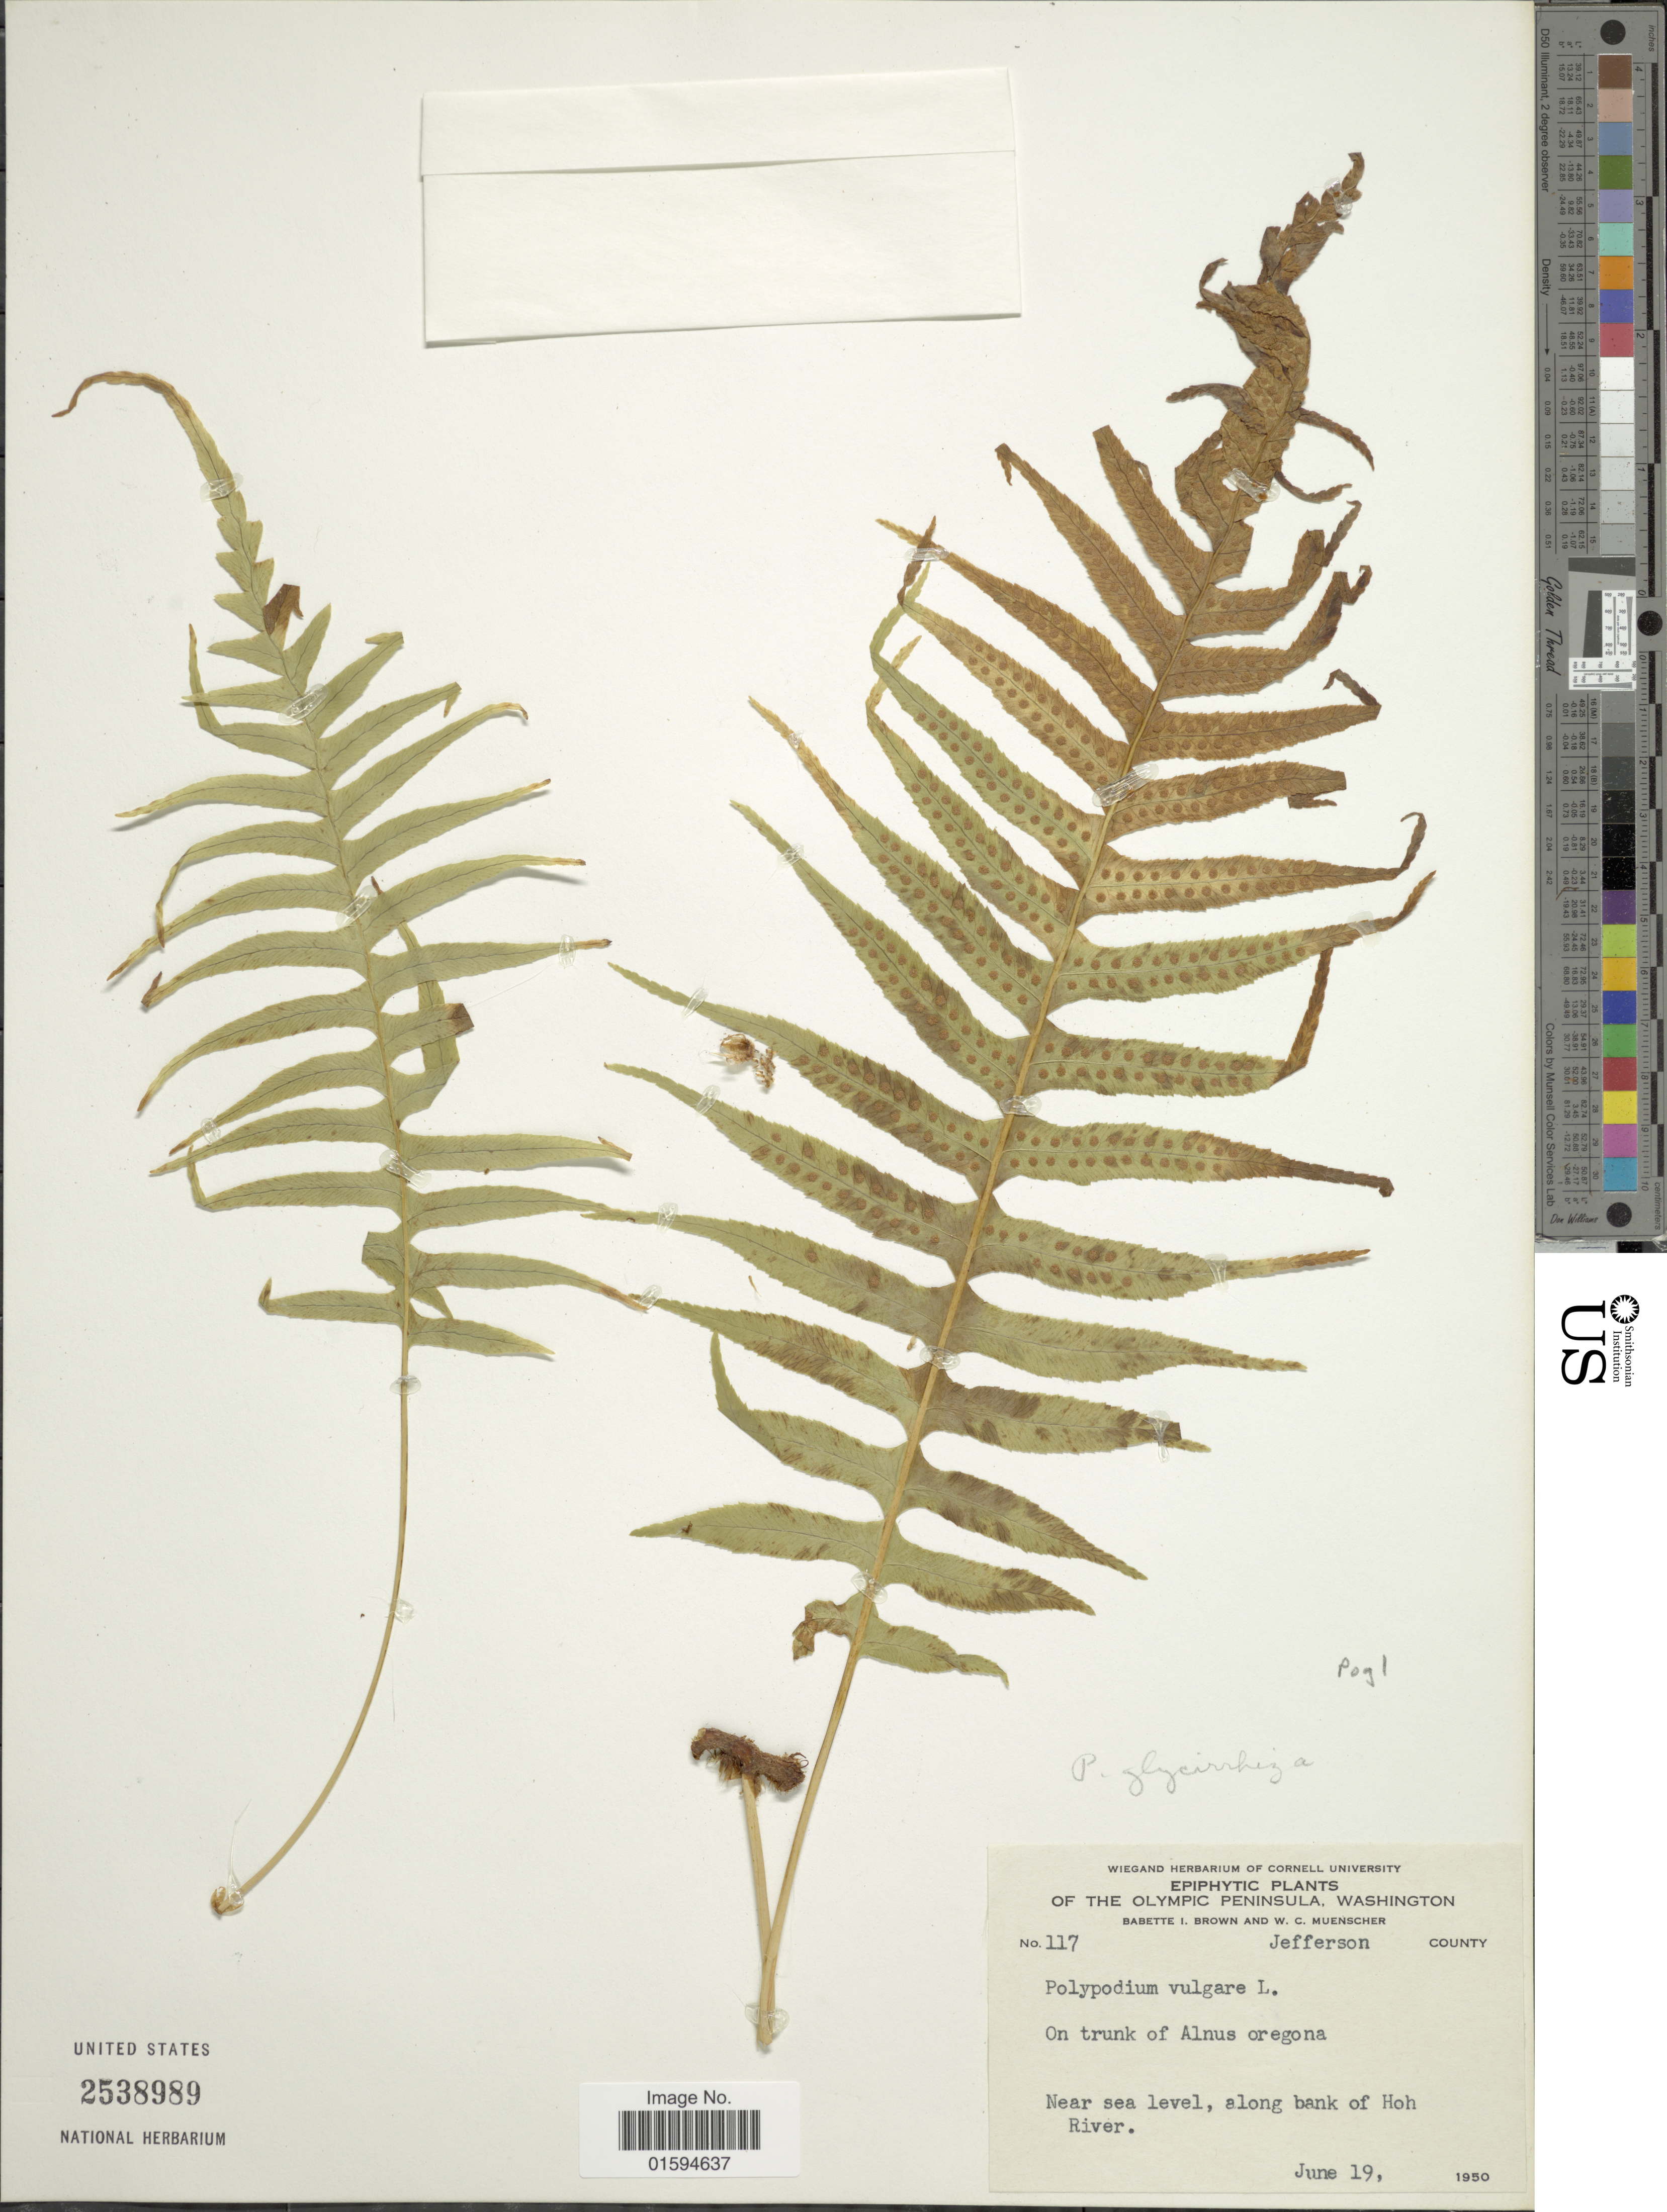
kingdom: Plantae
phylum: Tracheophyta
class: Polypodiopsida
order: Polypodiales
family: Polypodiaceae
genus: Polypodium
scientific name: Polypodium glycyrrhiza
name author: D.C. Eaton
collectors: B. I. Brown & W. Muenscher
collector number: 117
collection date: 1950-06-19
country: United States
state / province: Washington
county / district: Jefferson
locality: Olympic Peninsula, on trunk of Alnus oregona, along bank of Hoh River, Jefferson County.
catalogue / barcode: US 2538989